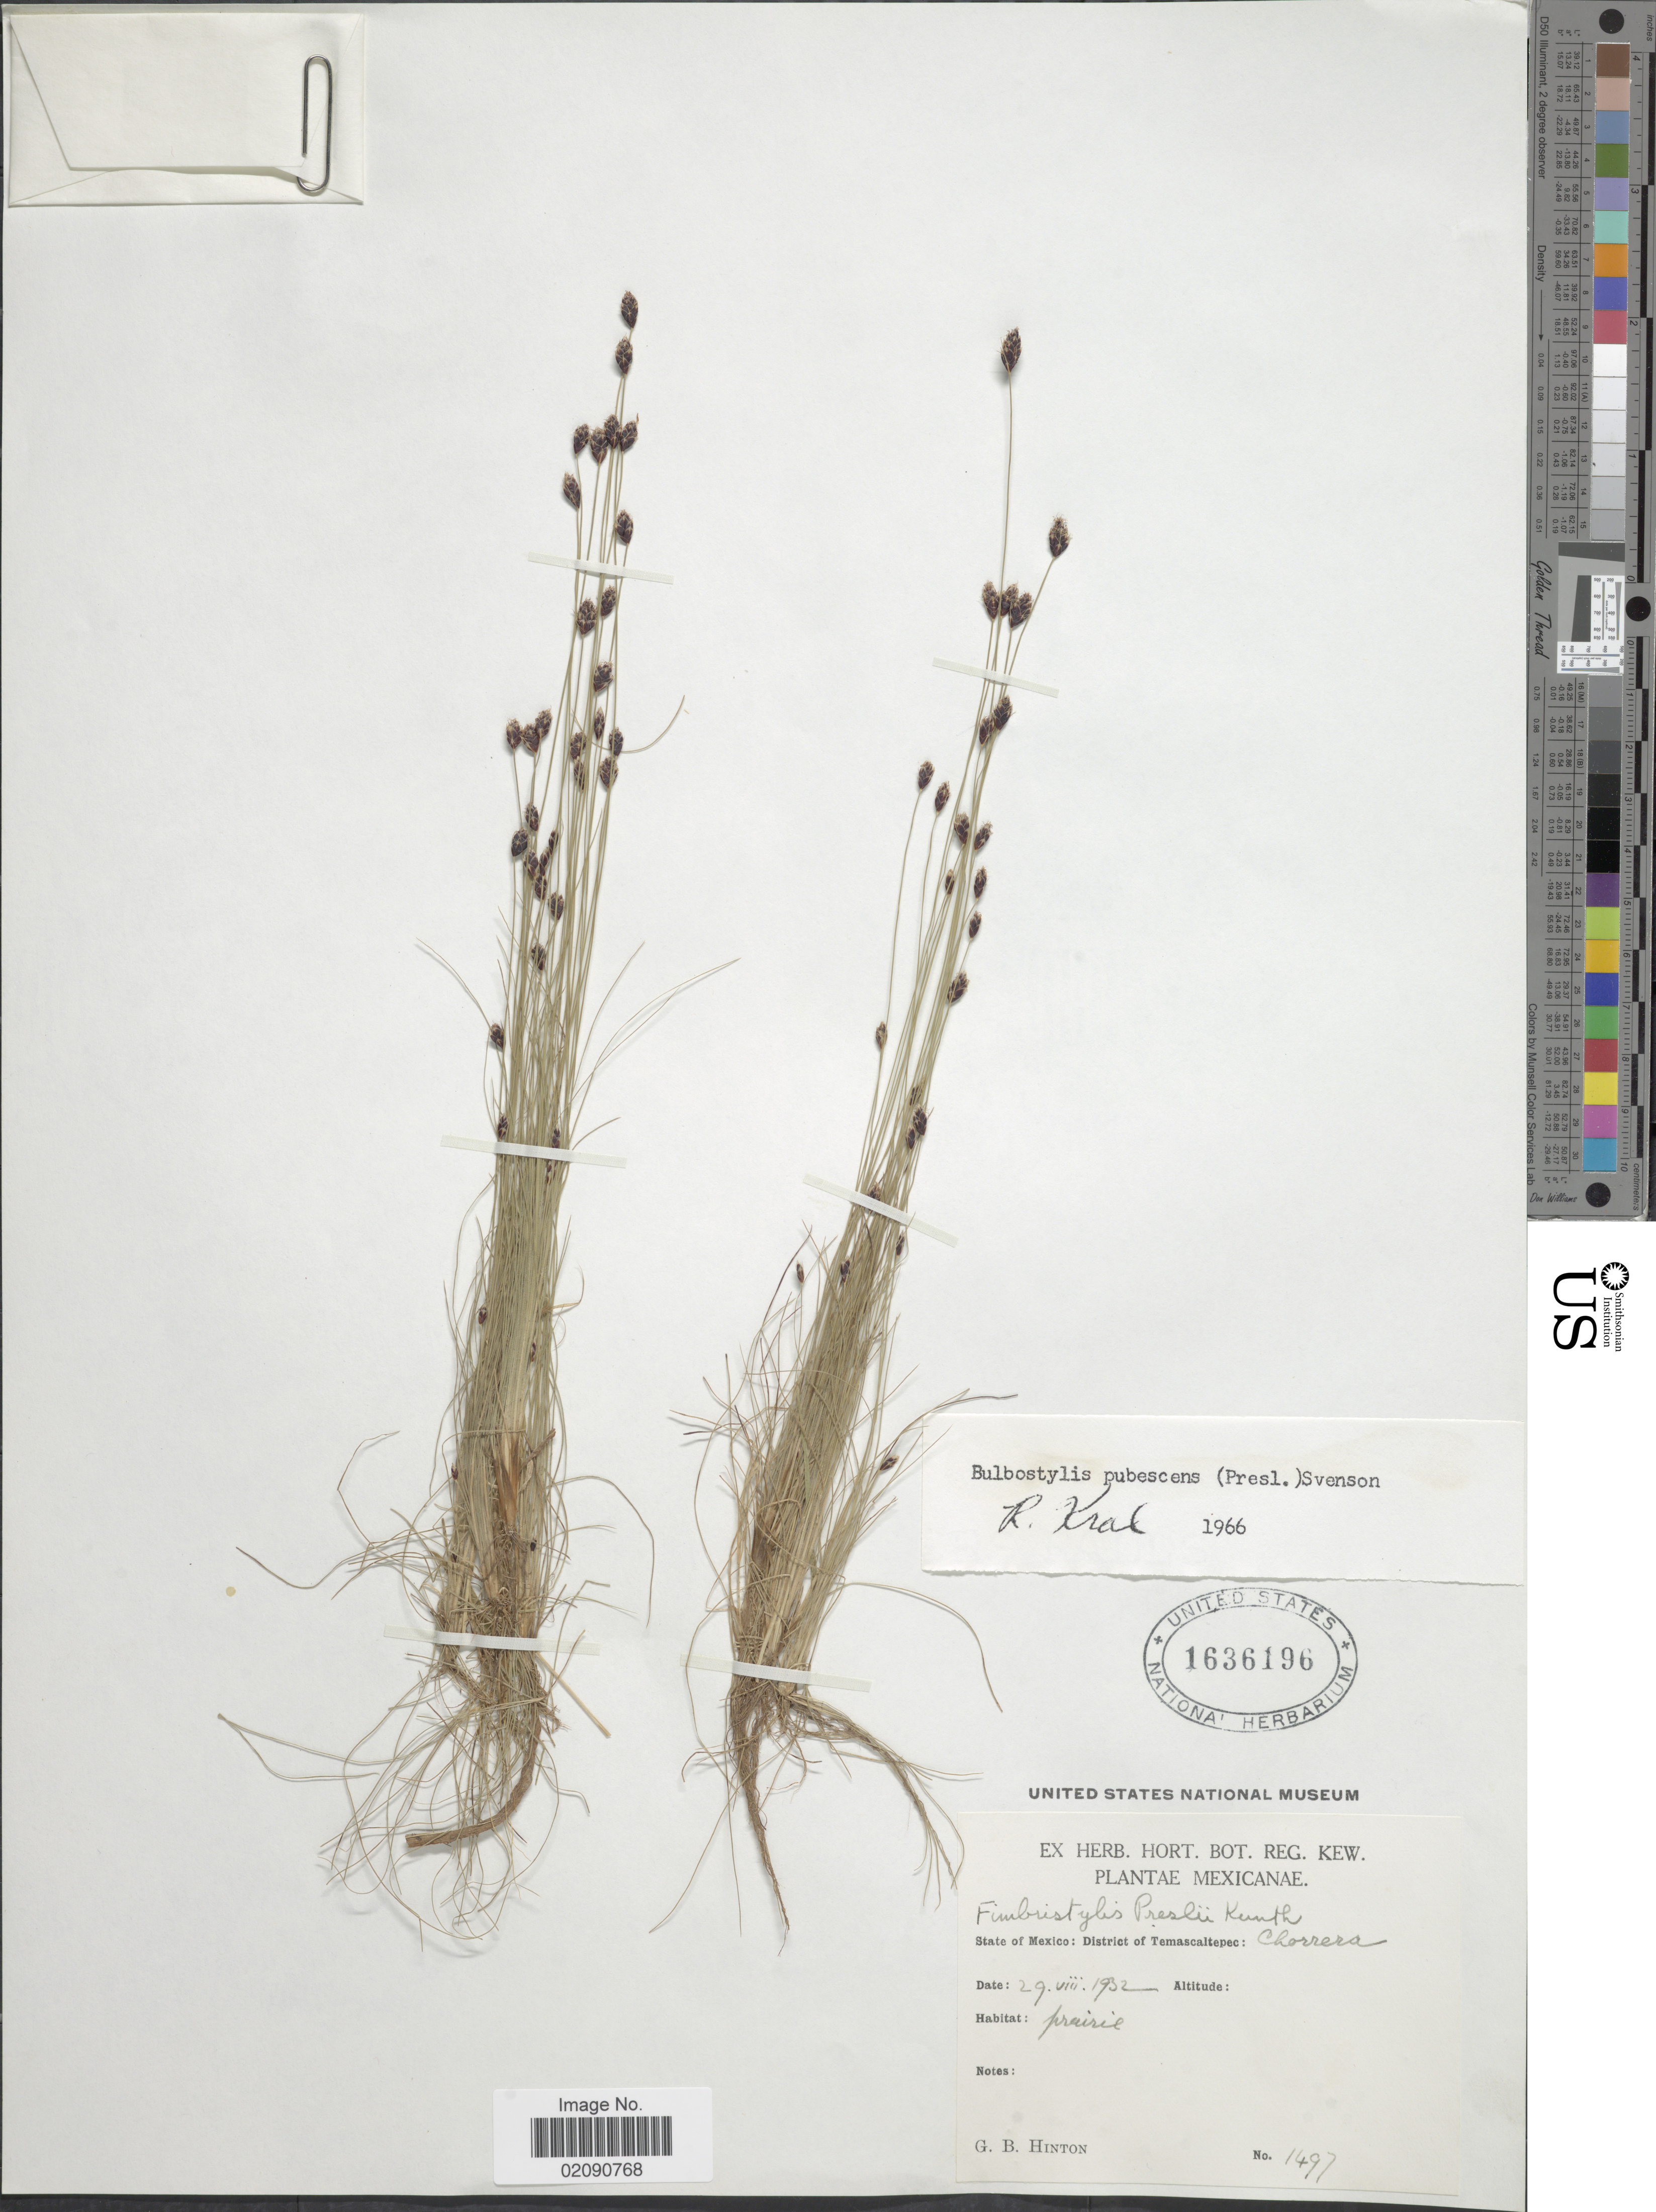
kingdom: Plantae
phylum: Tracheophyta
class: Liliopsida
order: Poales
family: Cyperaceae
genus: Bulbostylis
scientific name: Bulbostylis pubescens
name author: (J. Presl & C. Presl) Svenson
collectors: G. B. Hinton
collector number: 1497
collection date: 1932-08-29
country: Mexico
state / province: México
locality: State of Mexico: District of Temascaltepec: Chorrera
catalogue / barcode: US 1636196